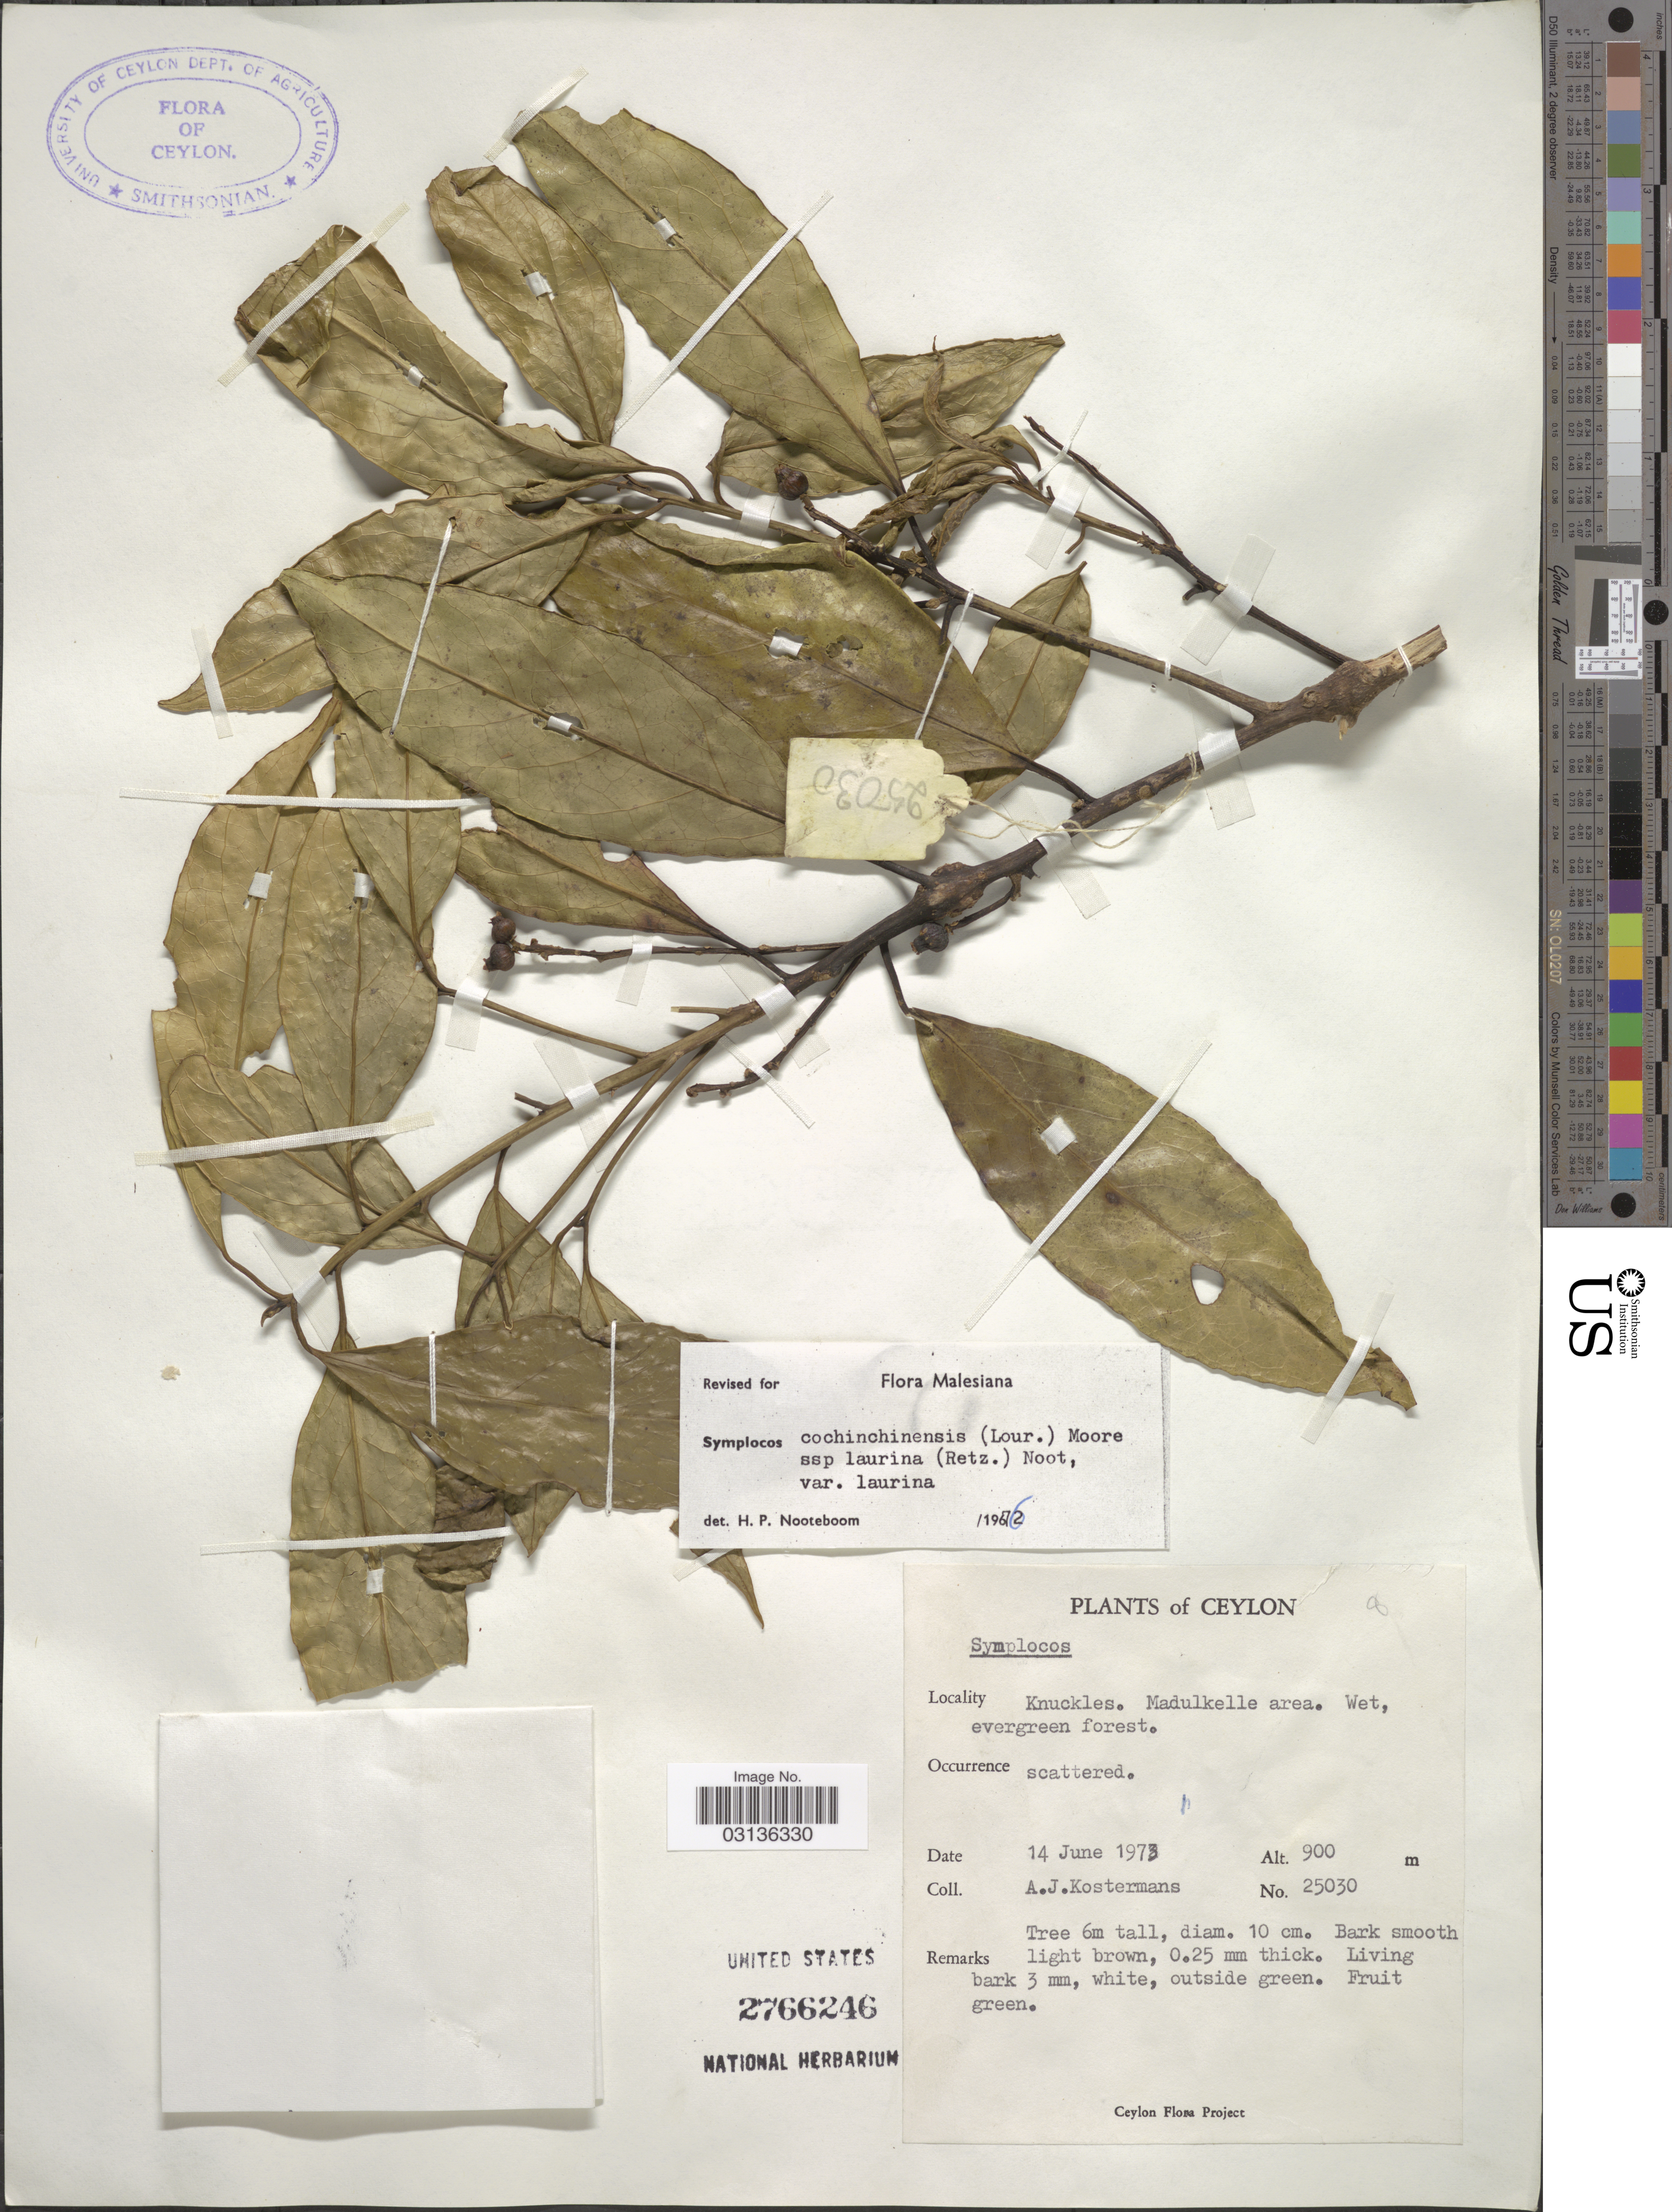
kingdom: Plantae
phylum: Tracheophyta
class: Magnoliopsida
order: Ericales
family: Symplocaceae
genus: Symplocos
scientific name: Symplocos cochinchinensis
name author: (Lour.) S. Moore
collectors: A. J. G. Kostermans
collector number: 25030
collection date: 1973-06-14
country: Sri Lanka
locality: Ceylon. Knuckles. Madulkelle area. Wet evergreen forest.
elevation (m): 900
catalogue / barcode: US 2766246